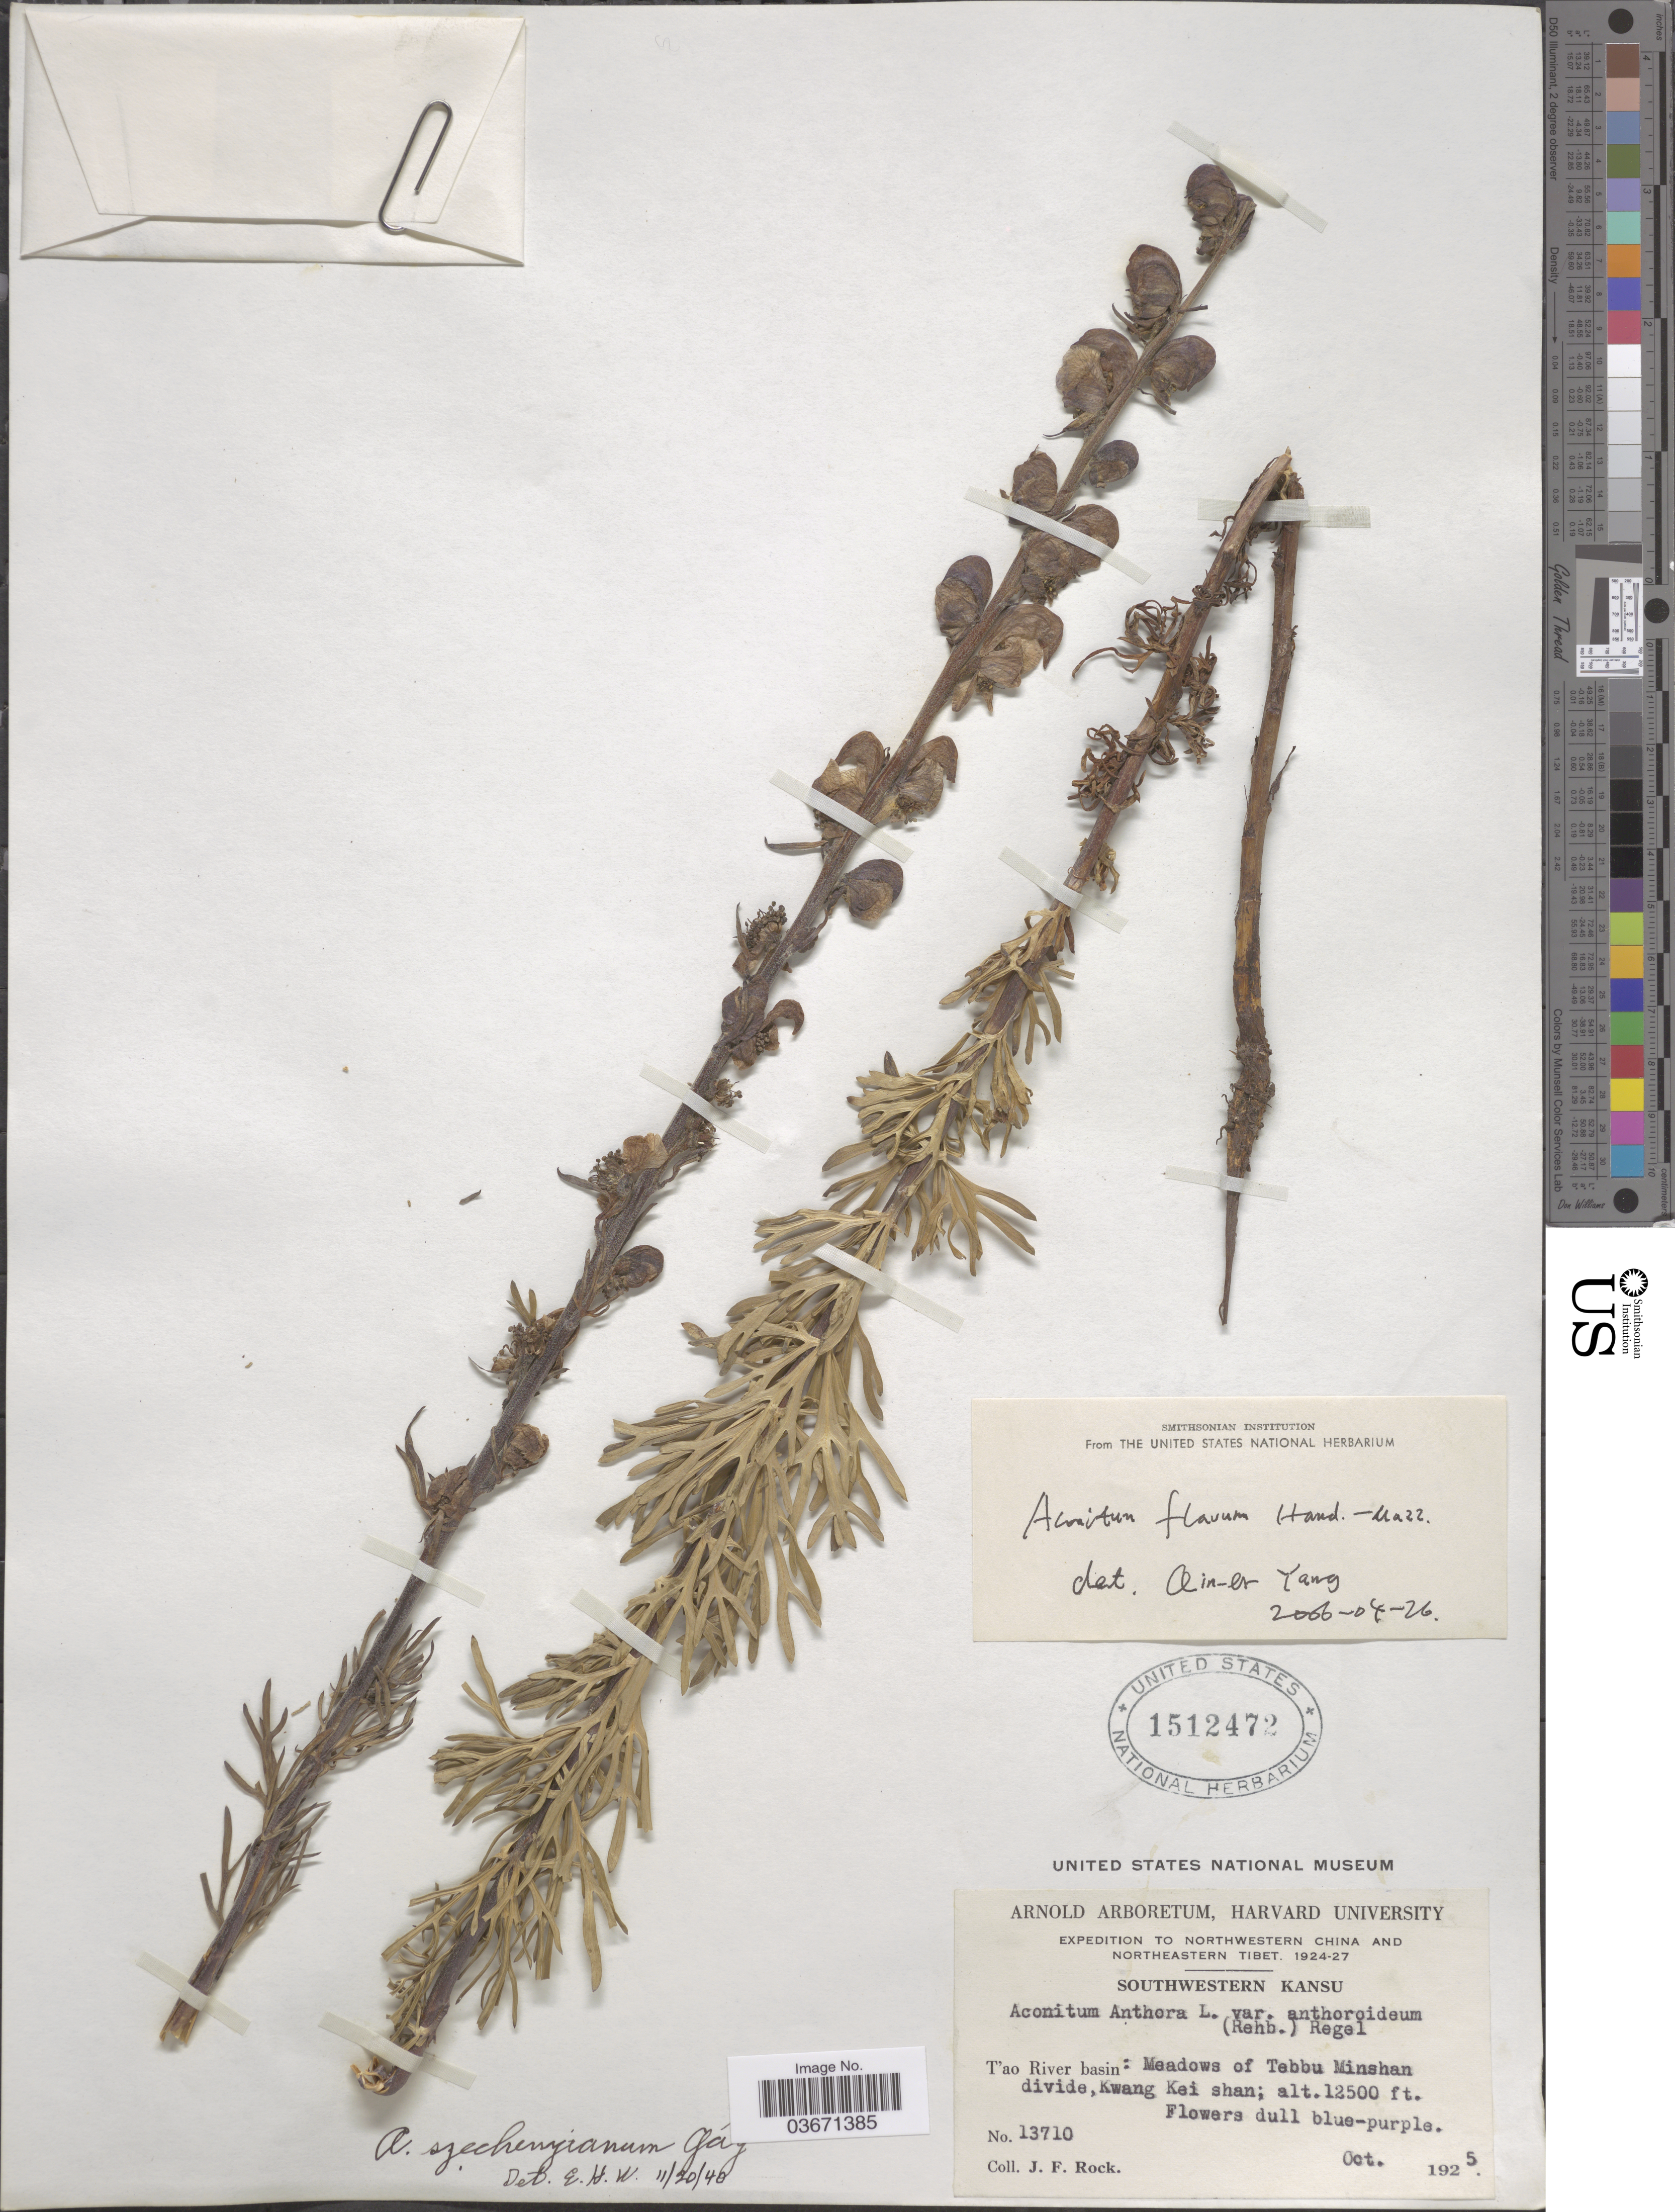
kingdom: Plantae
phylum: Tracheophyta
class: Magnoliopsida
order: Ranunculales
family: Ranunculaceae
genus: Aconitum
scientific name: Aconitum flavum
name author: Hand.-Mazz.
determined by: Yang, Q. E.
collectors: J. Rock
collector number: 13710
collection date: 1925-10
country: China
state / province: Gansu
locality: Northwestern China. Southwestern Kansu. T'ao River basin: Meadows of Tebbu Minshan divide, Kwang Kei shan.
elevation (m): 3810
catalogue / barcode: US 1512472